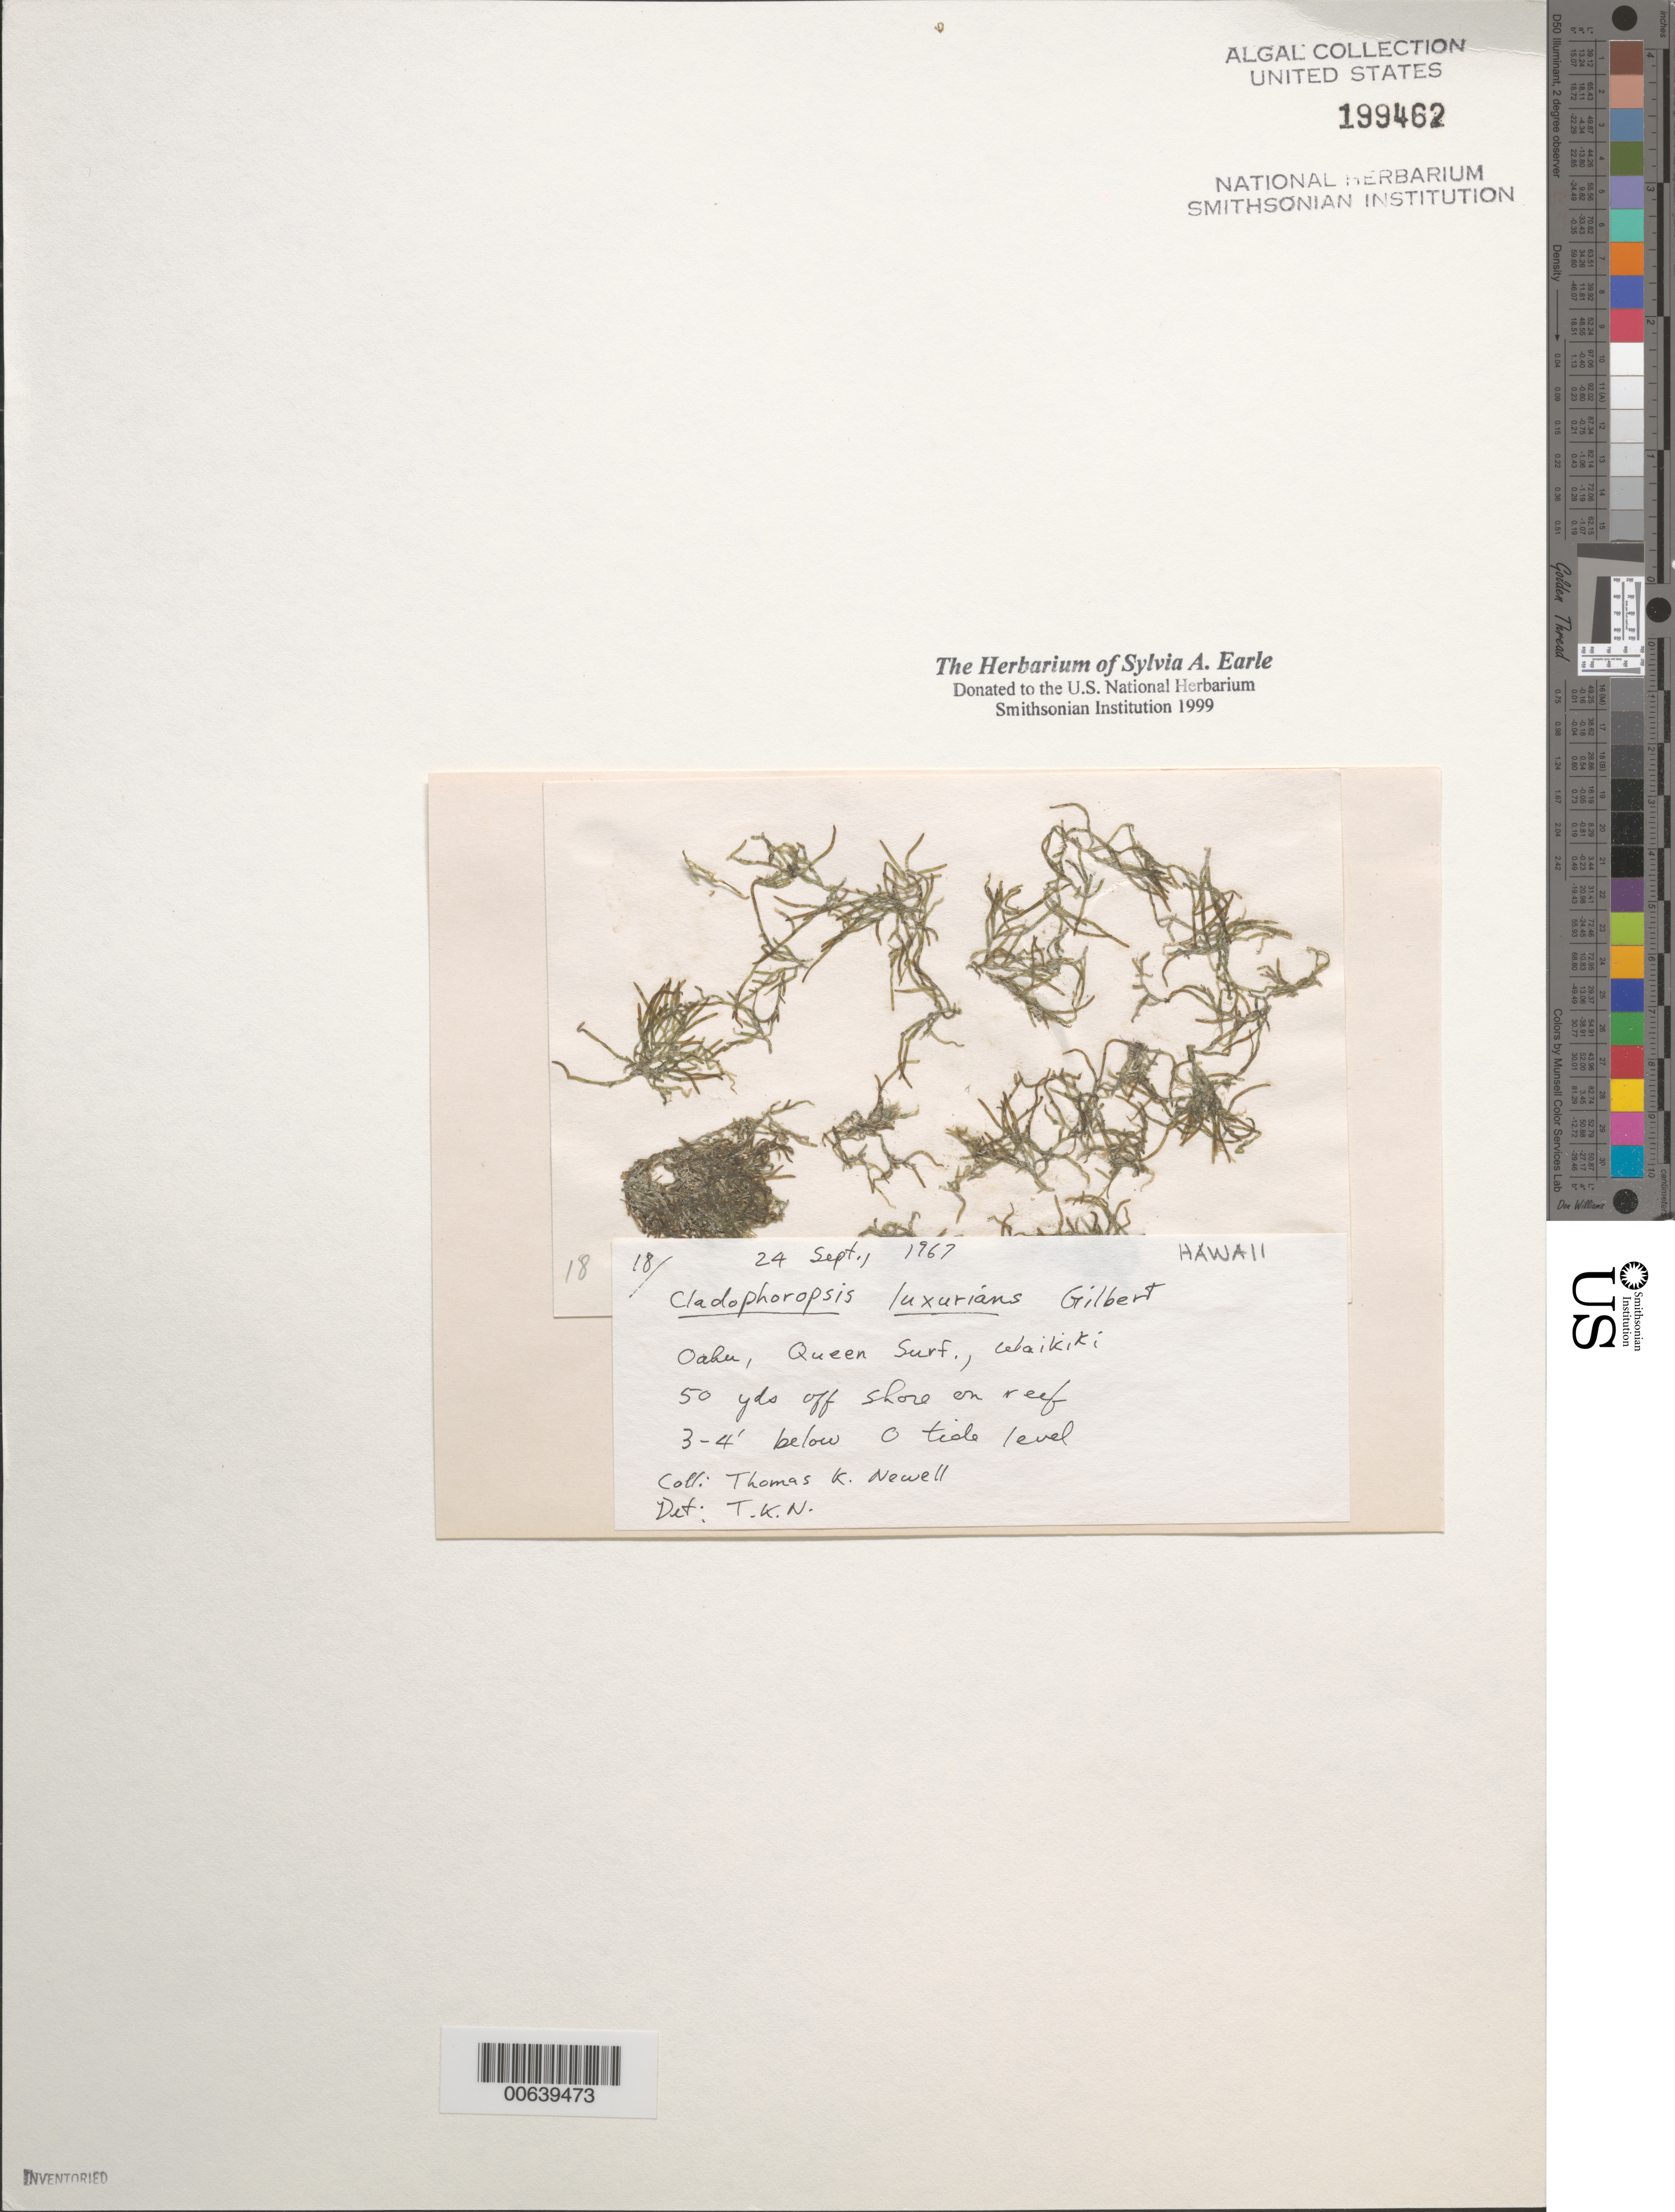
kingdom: Plantae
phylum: Chlorophyta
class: Ulvophyceae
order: Cladophorales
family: Cladophoraceae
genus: Cladophora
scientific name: Cladophora fuliginosa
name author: Kütz.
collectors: T. K. Newell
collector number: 18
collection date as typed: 24 Sep 1967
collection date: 1967-09-24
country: United States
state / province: Hawaii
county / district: Honolulu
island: Oahu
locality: Waikiki, Queen's Ssurf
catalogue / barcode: US 199462